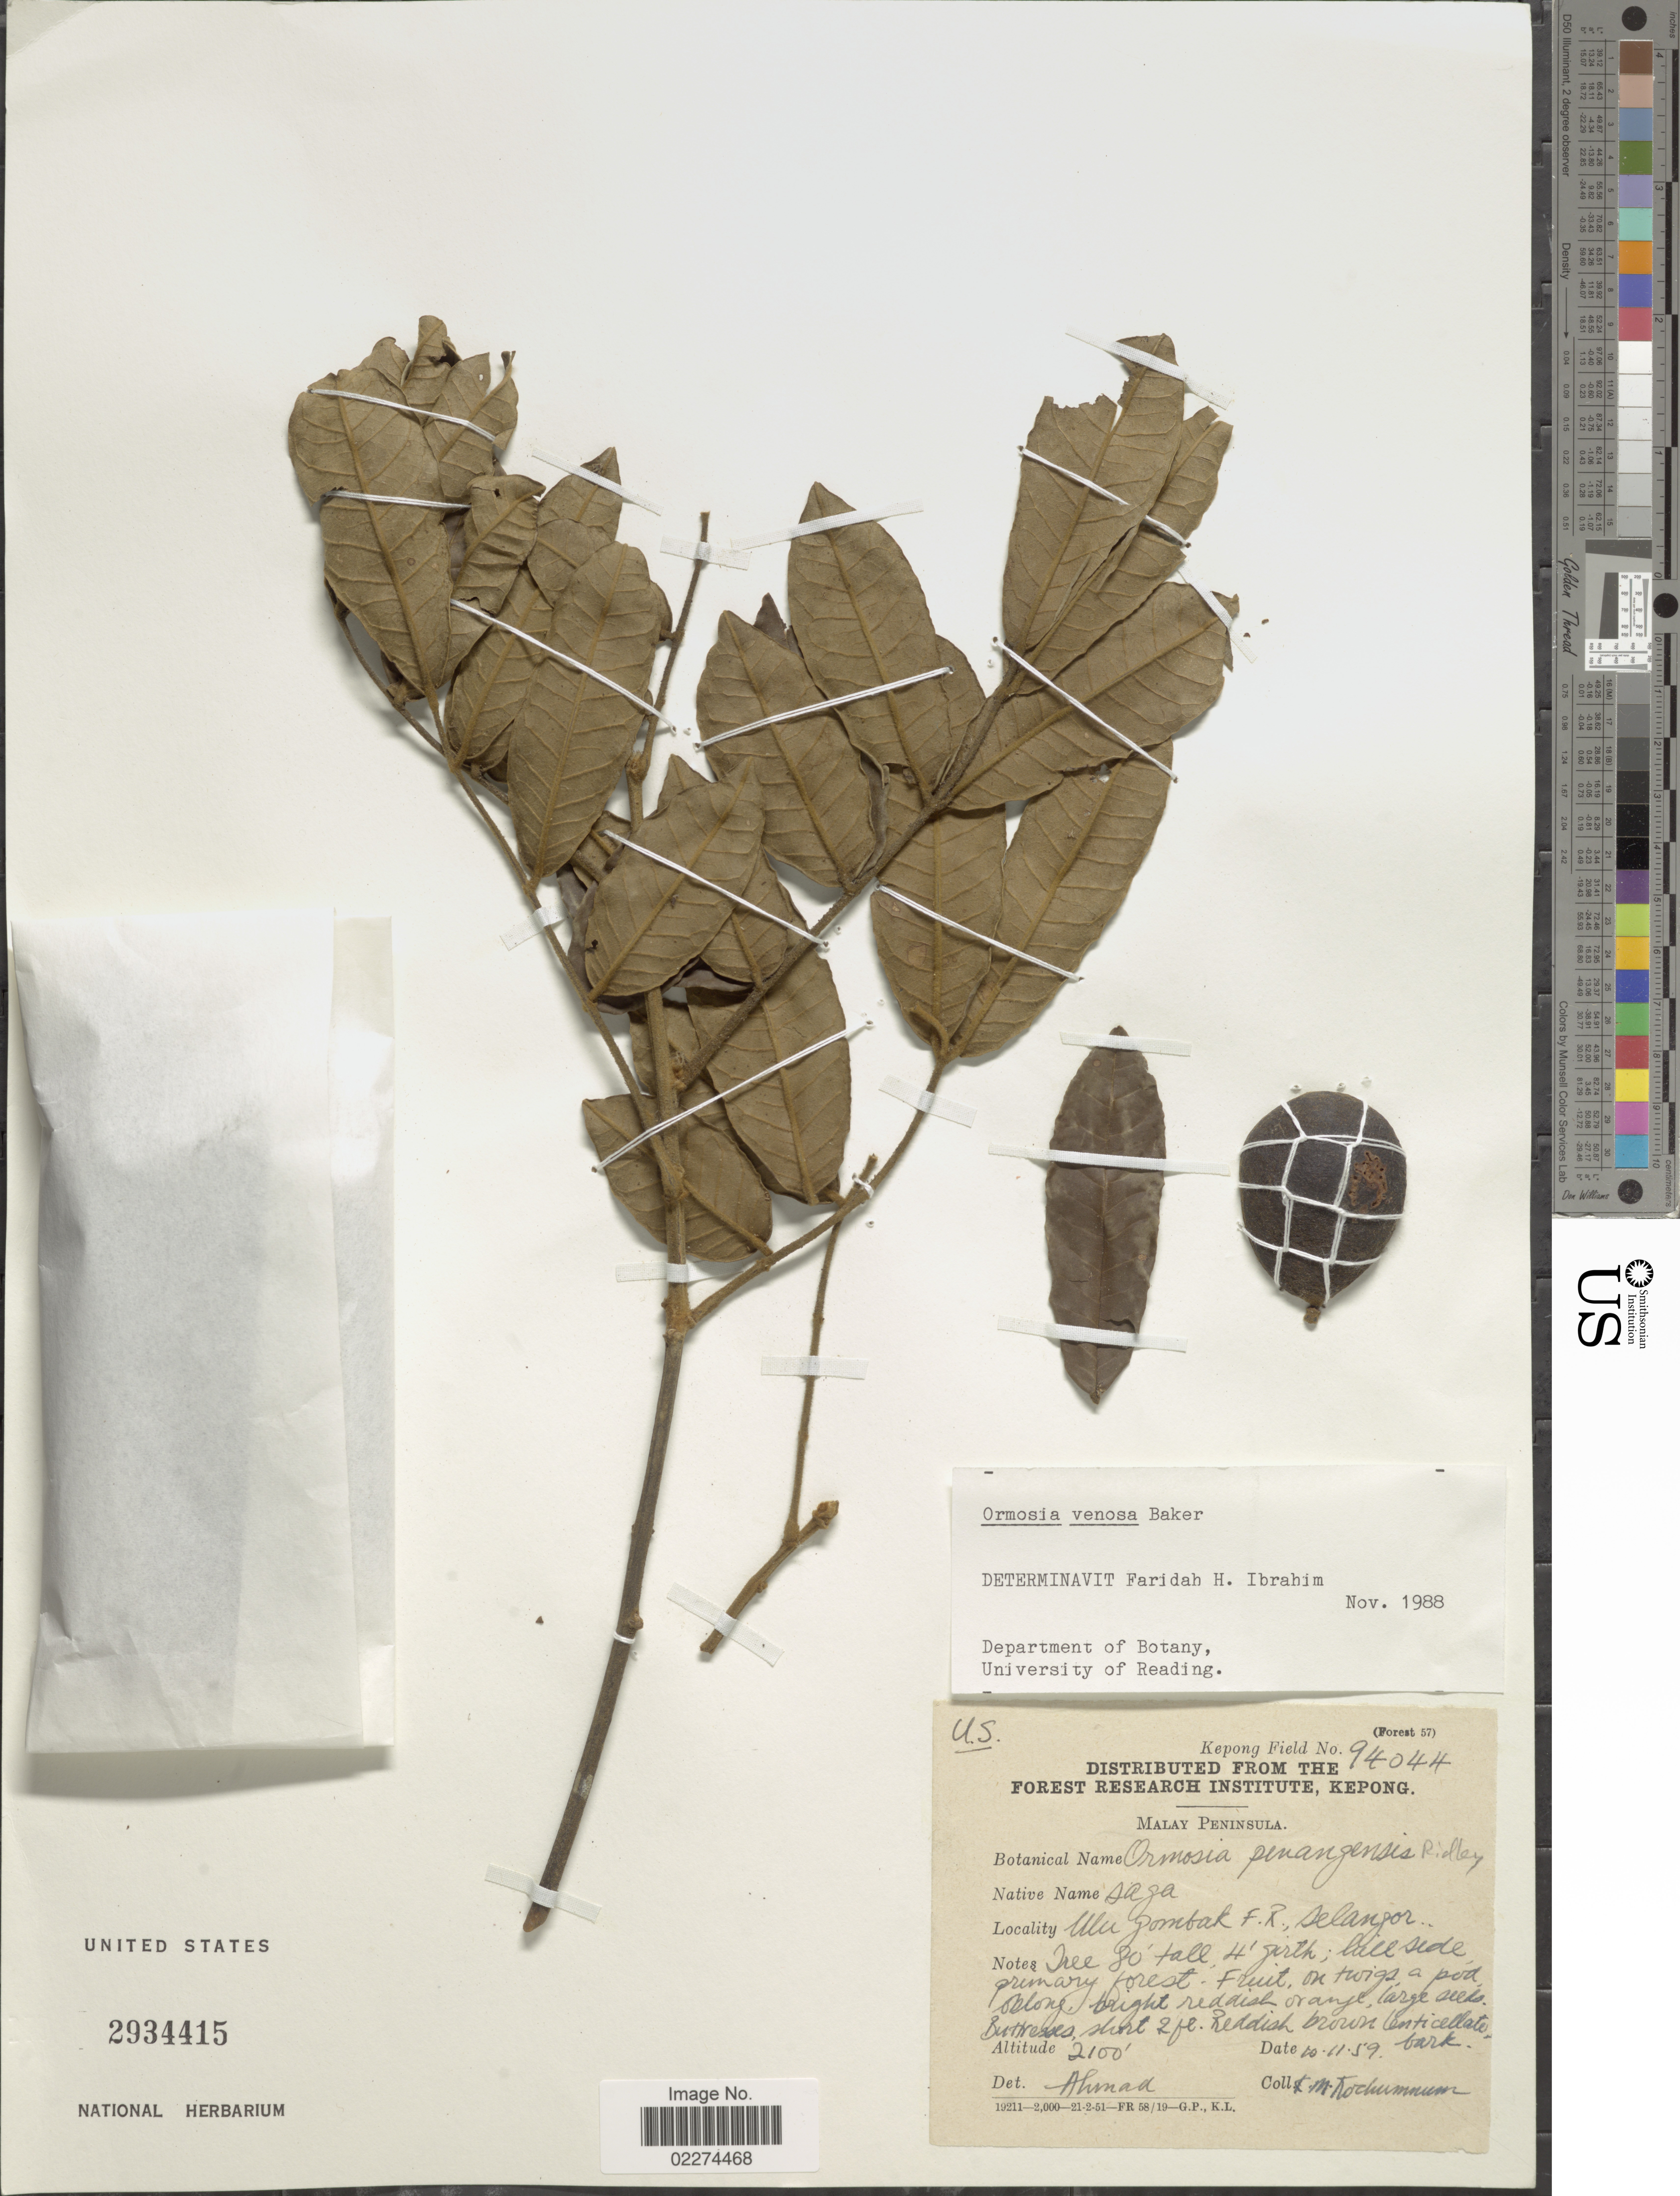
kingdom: Plantae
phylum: Tracheophyta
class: Magnoliopsida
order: Fabales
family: Fabaceae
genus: Ormosia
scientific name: Ormosia venosa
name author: Baker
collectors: K. Kochummen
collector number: Kepong 94044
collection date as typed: Transcribed d/m/y: 10/11/59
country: Malaysia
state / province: Selangor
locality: Malay Peninsula, Ulu Gombak F.R., Selangor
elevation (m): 640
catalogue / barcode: US 2934415